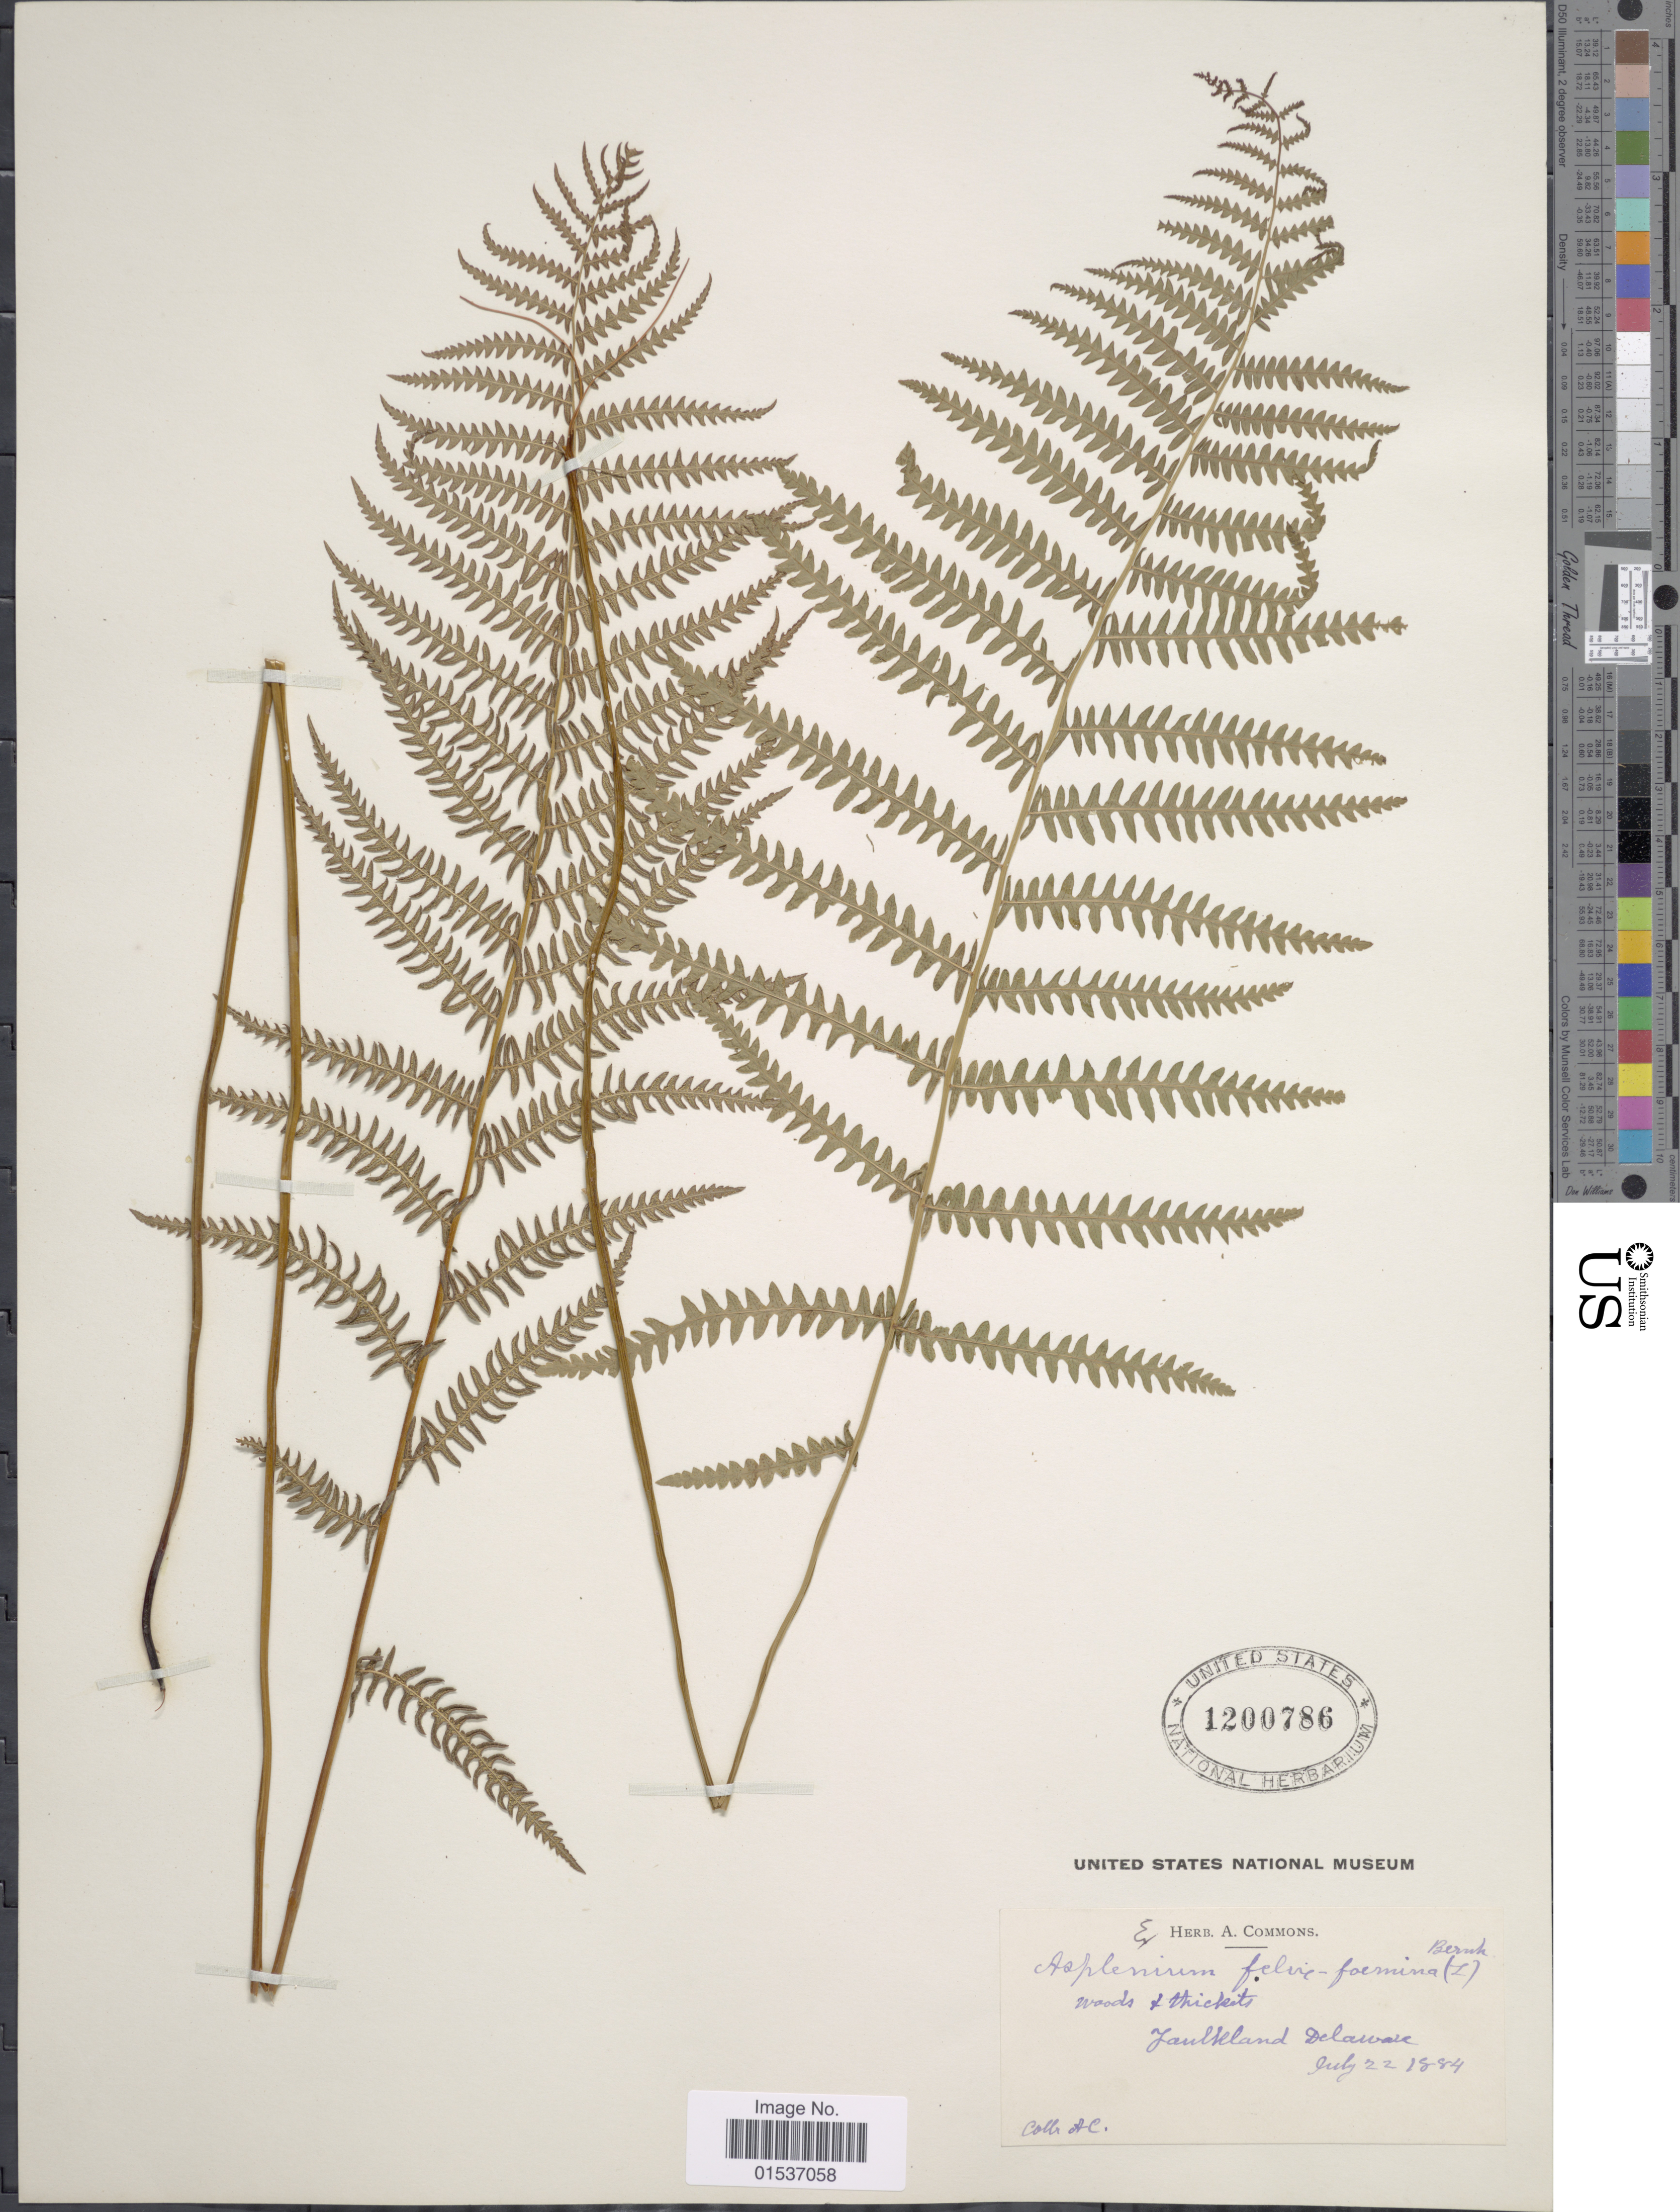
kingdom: Plantae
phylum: Tracheophyta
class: Polypodiopsida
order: Polypodiales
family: Thelypteridaceae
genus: Thelypteris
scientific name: Thelypteris palustris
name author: (Salisb.) Schott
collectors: A. Commons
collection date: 1884-07-22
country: United States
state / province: Delaware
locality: Faulkland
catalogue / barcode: US 1200786